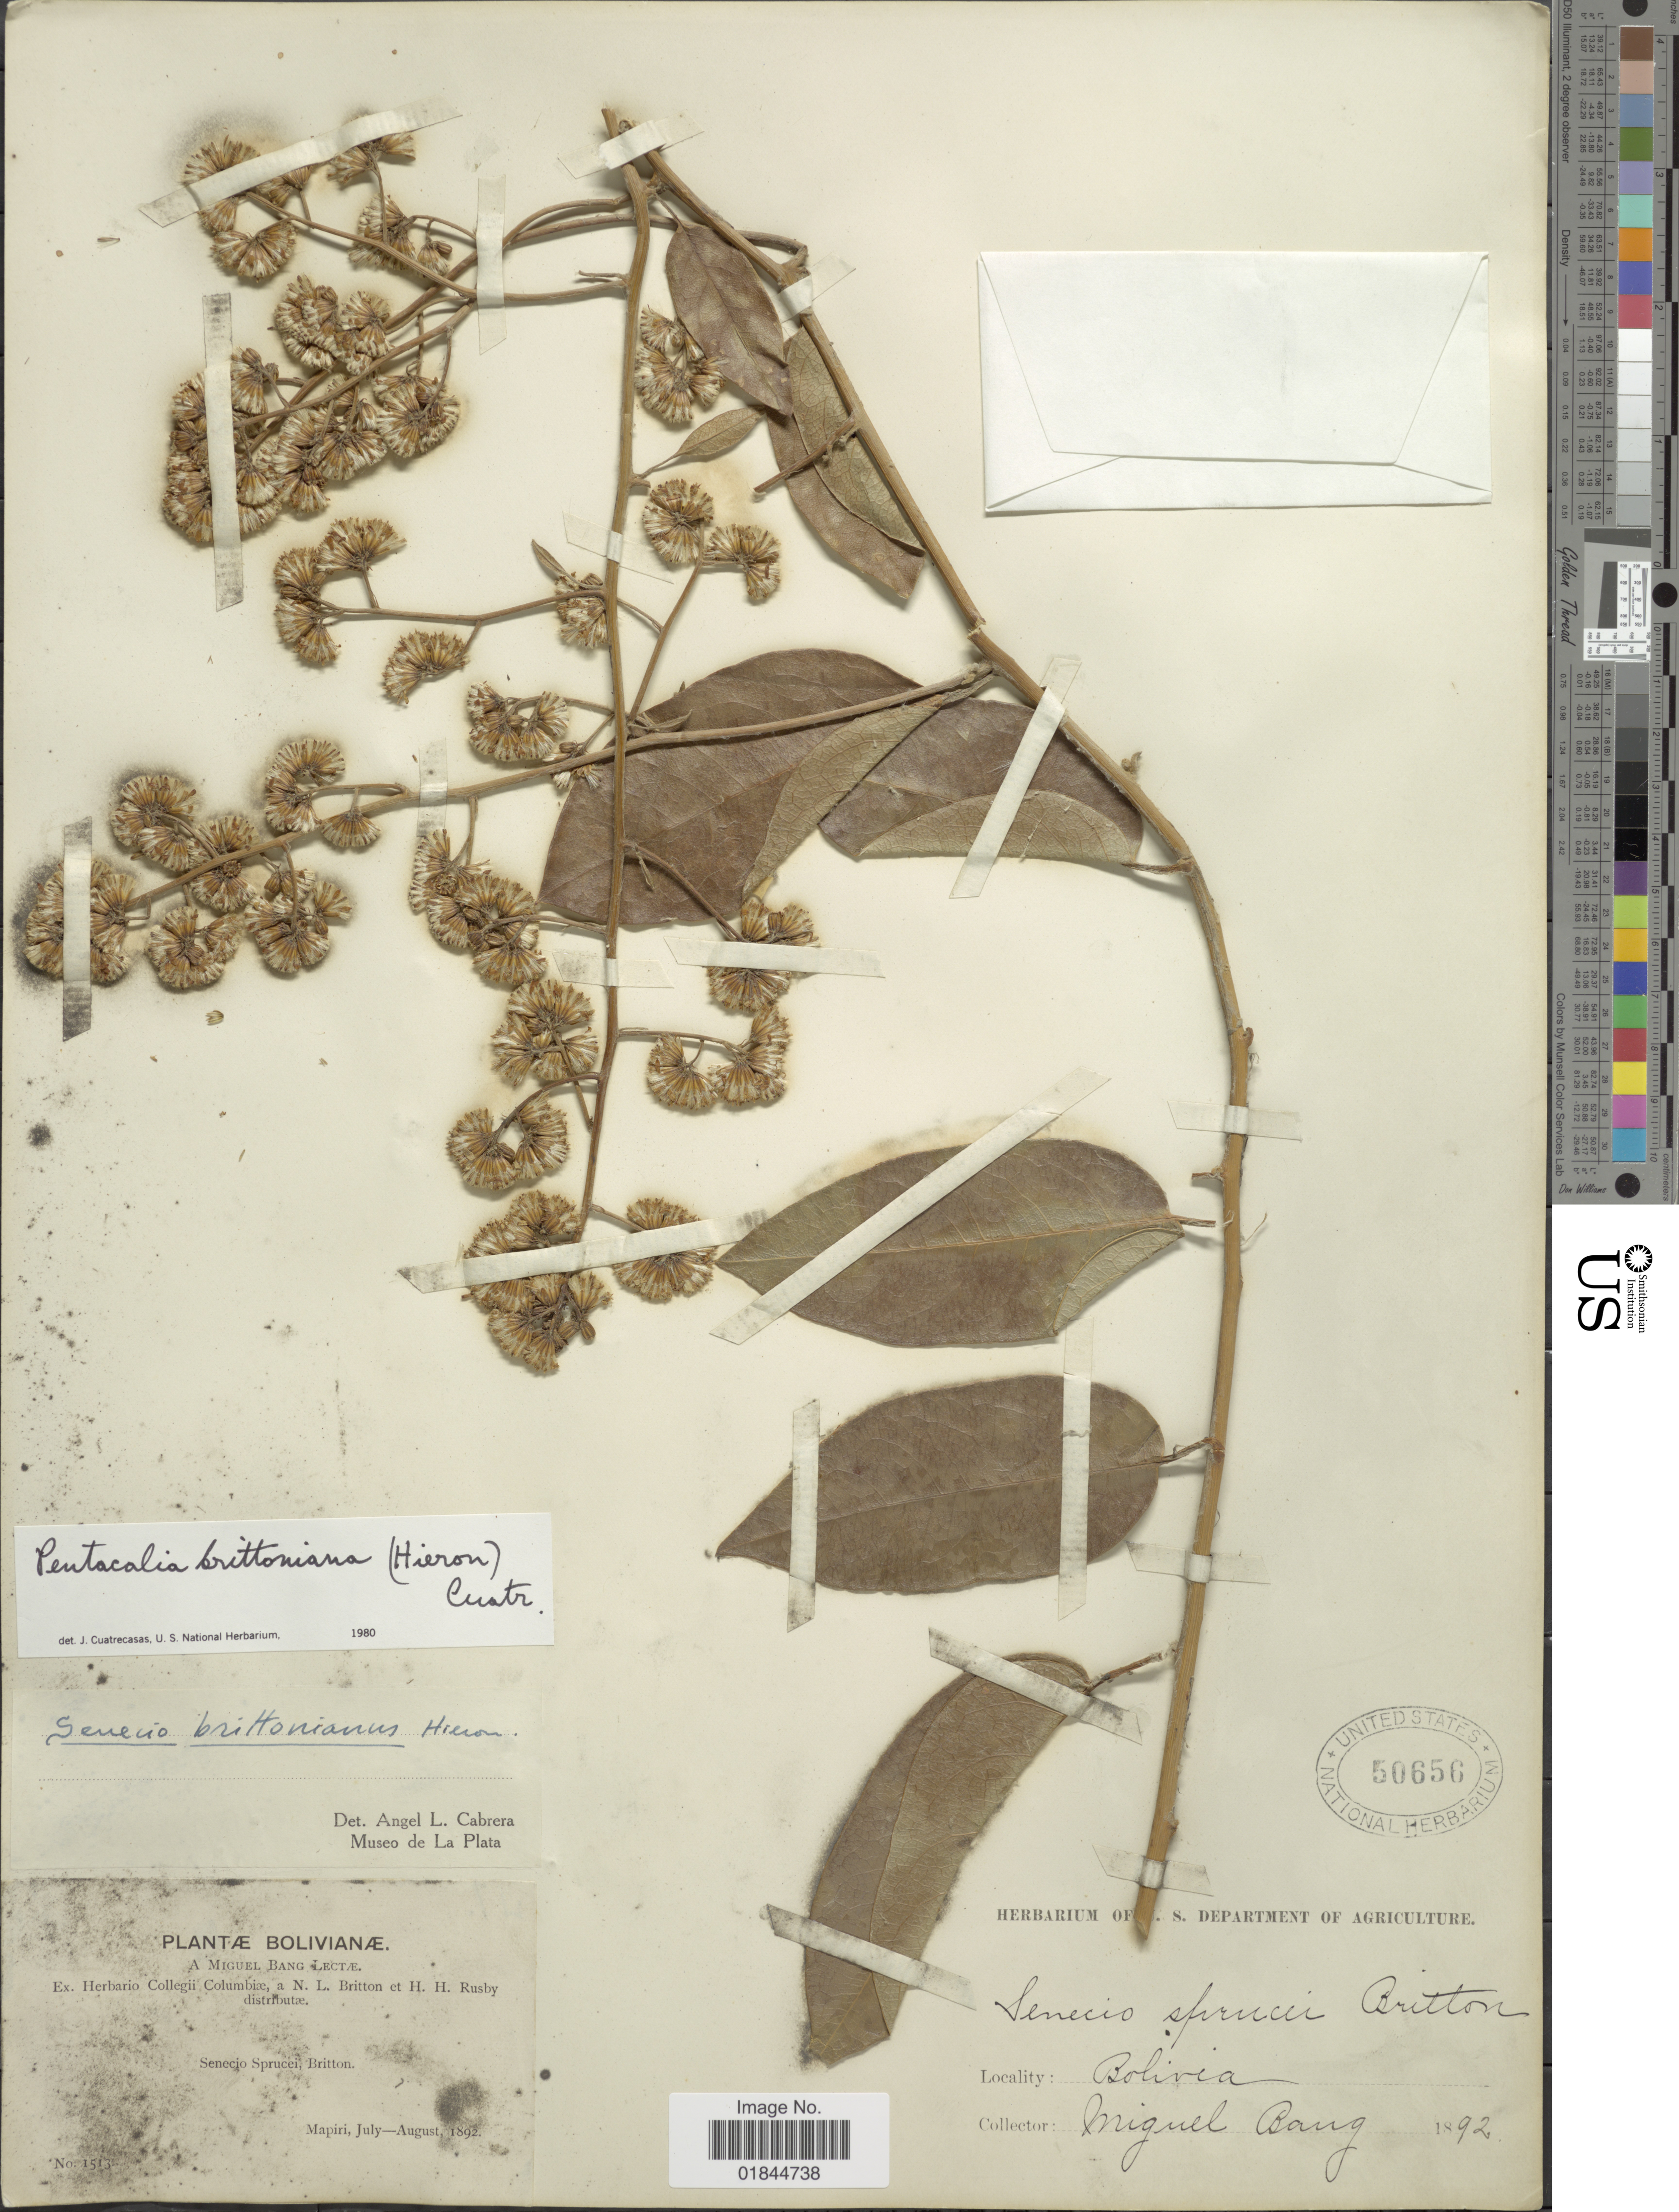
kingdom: Plantae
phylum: Tracheophyta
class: Magnoliopsida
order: Asterales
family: Asteraceae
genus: Pentacalia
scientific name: Pentacalia brittoniana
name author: (Hieron.) Cuatrec.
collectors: M. Bang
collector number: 151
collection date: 1892-07/1892-08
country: Bolivia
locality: Mapiri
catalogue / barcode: US 50656